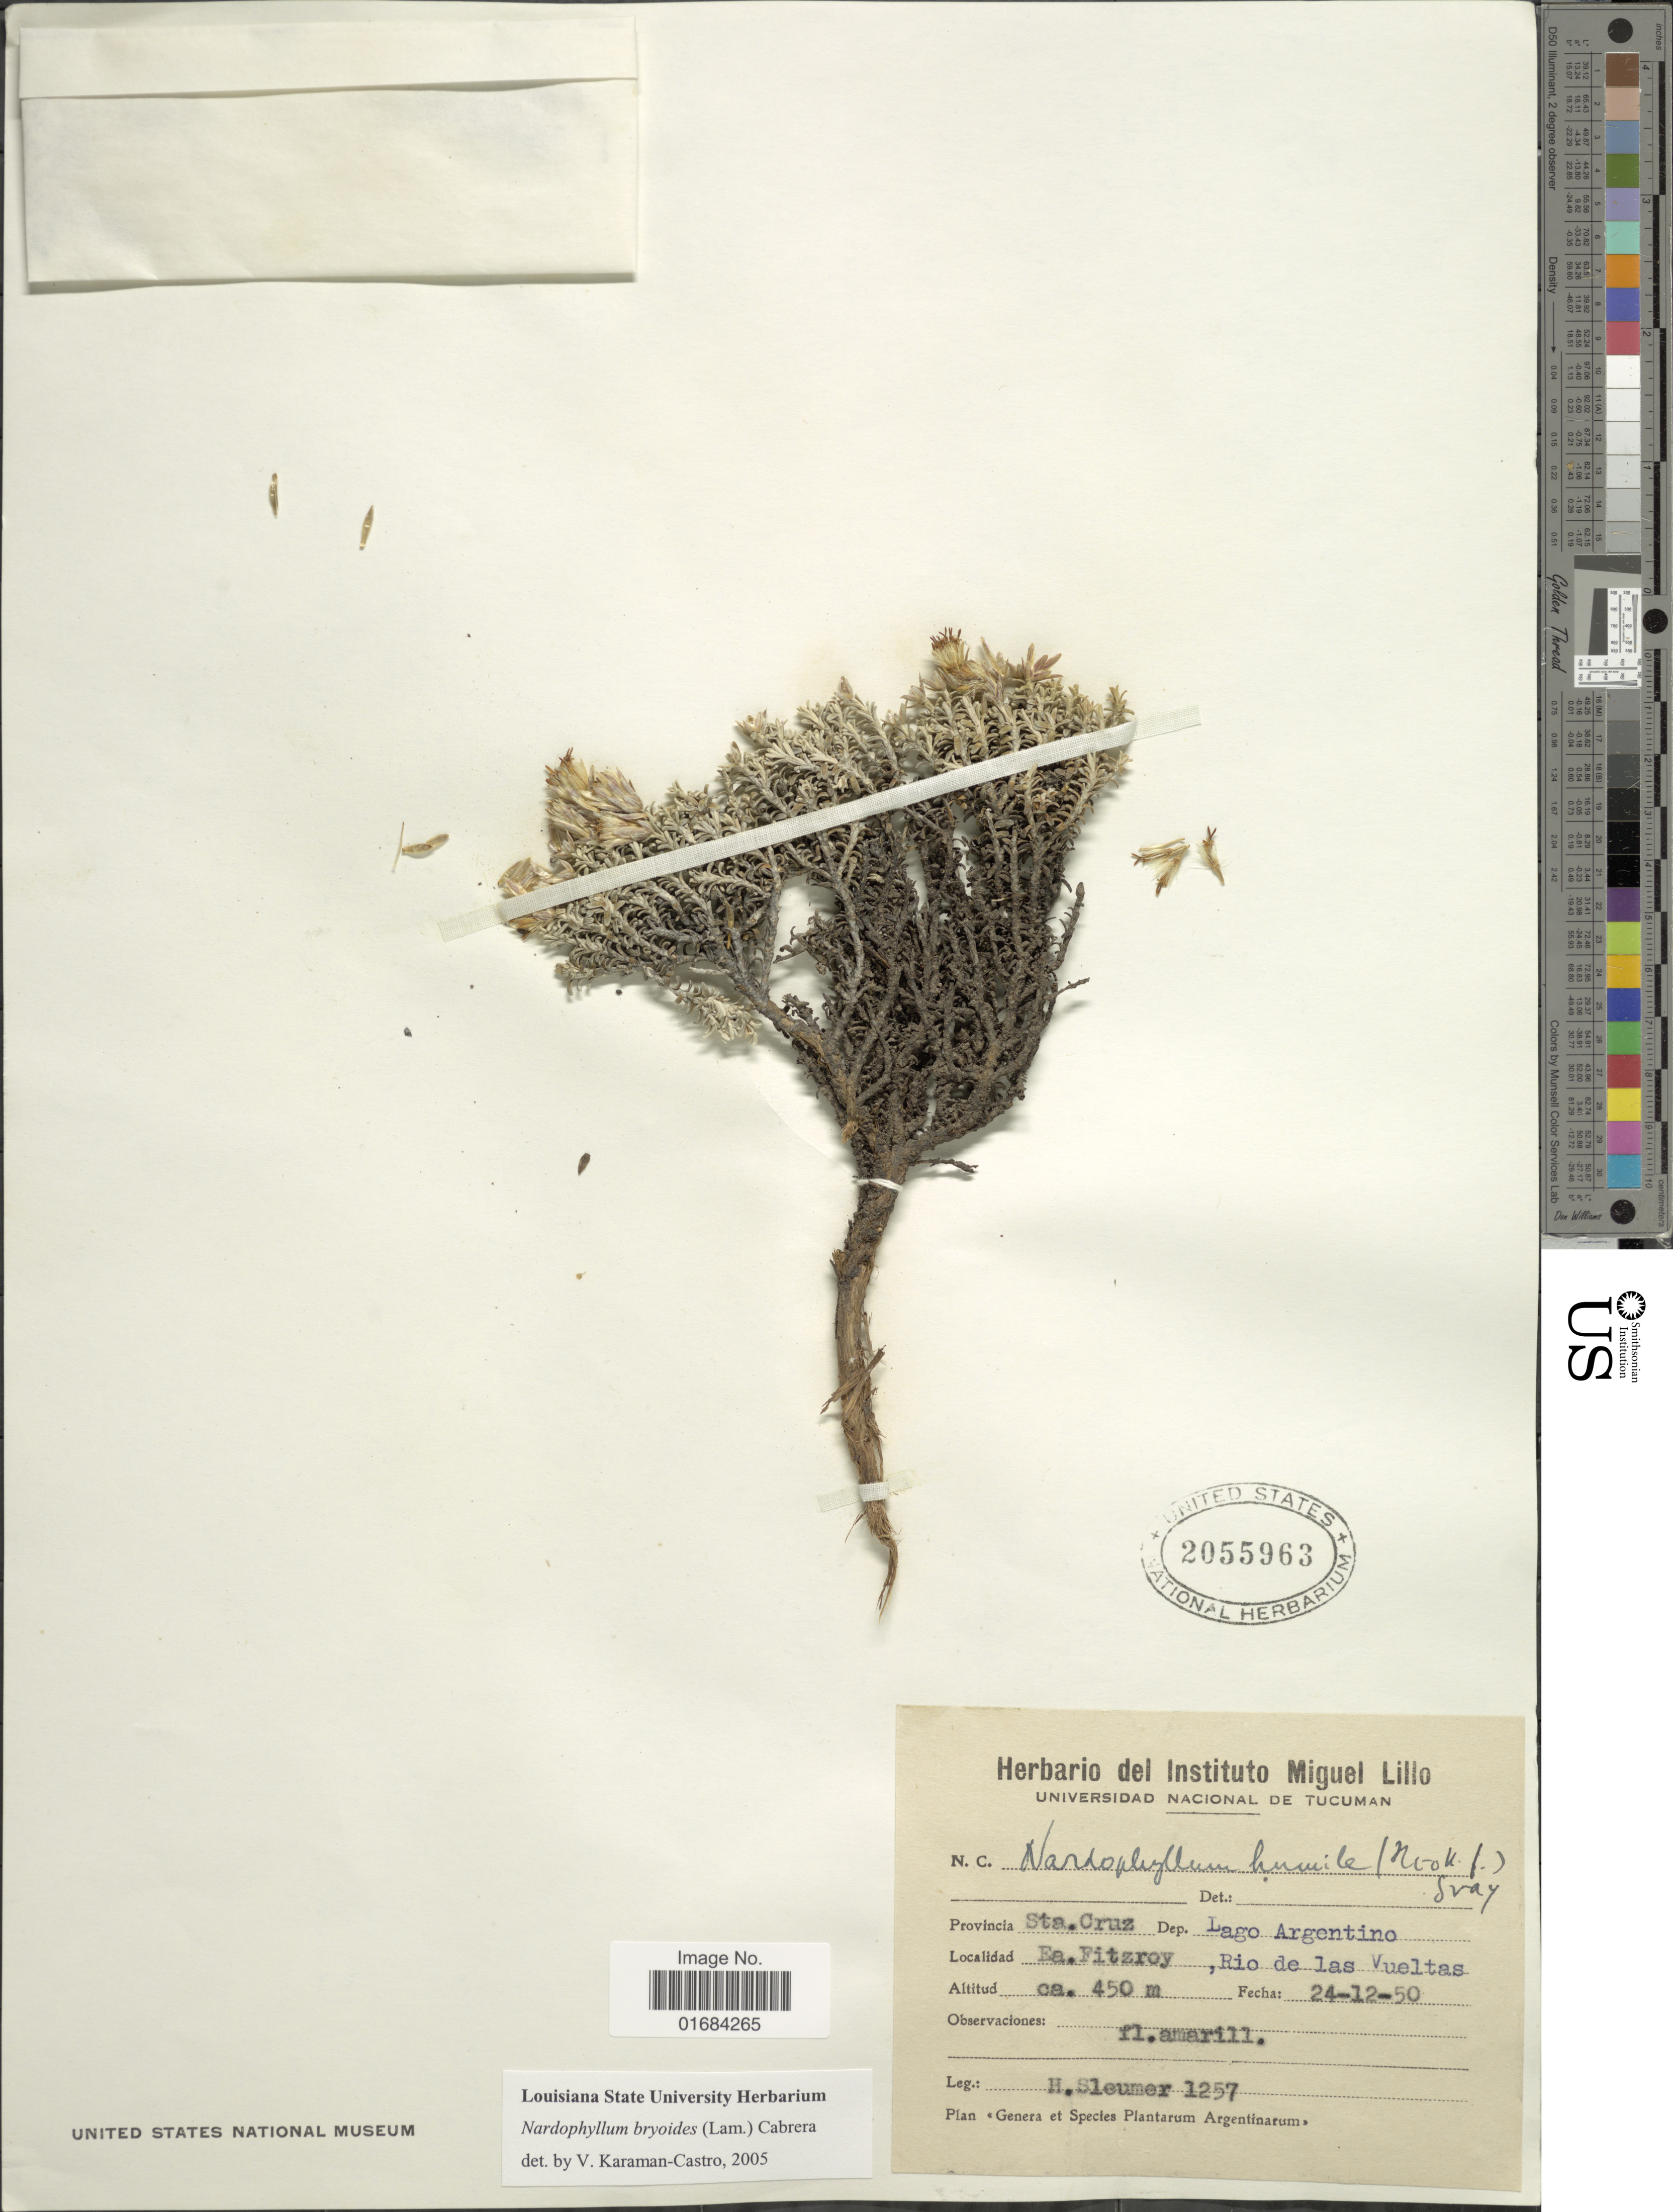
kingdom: Plantae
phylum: Tracheophyta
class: Magnoliopsida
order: Asterales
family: Asteraceae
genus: Nardophyllum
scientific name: Nardophyllum bryoides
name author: (Lam.) Cabrera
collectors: H. O. Sleumer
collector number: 1257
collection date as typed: Transcribed d/m/y: 24/12/50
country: Argentina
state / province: Santa Cruz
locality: Sta. Cruz, Lago Argentino, Ea.Fitzroy, Rio de las Vueltas.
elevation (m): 450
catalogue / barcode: US 2055963